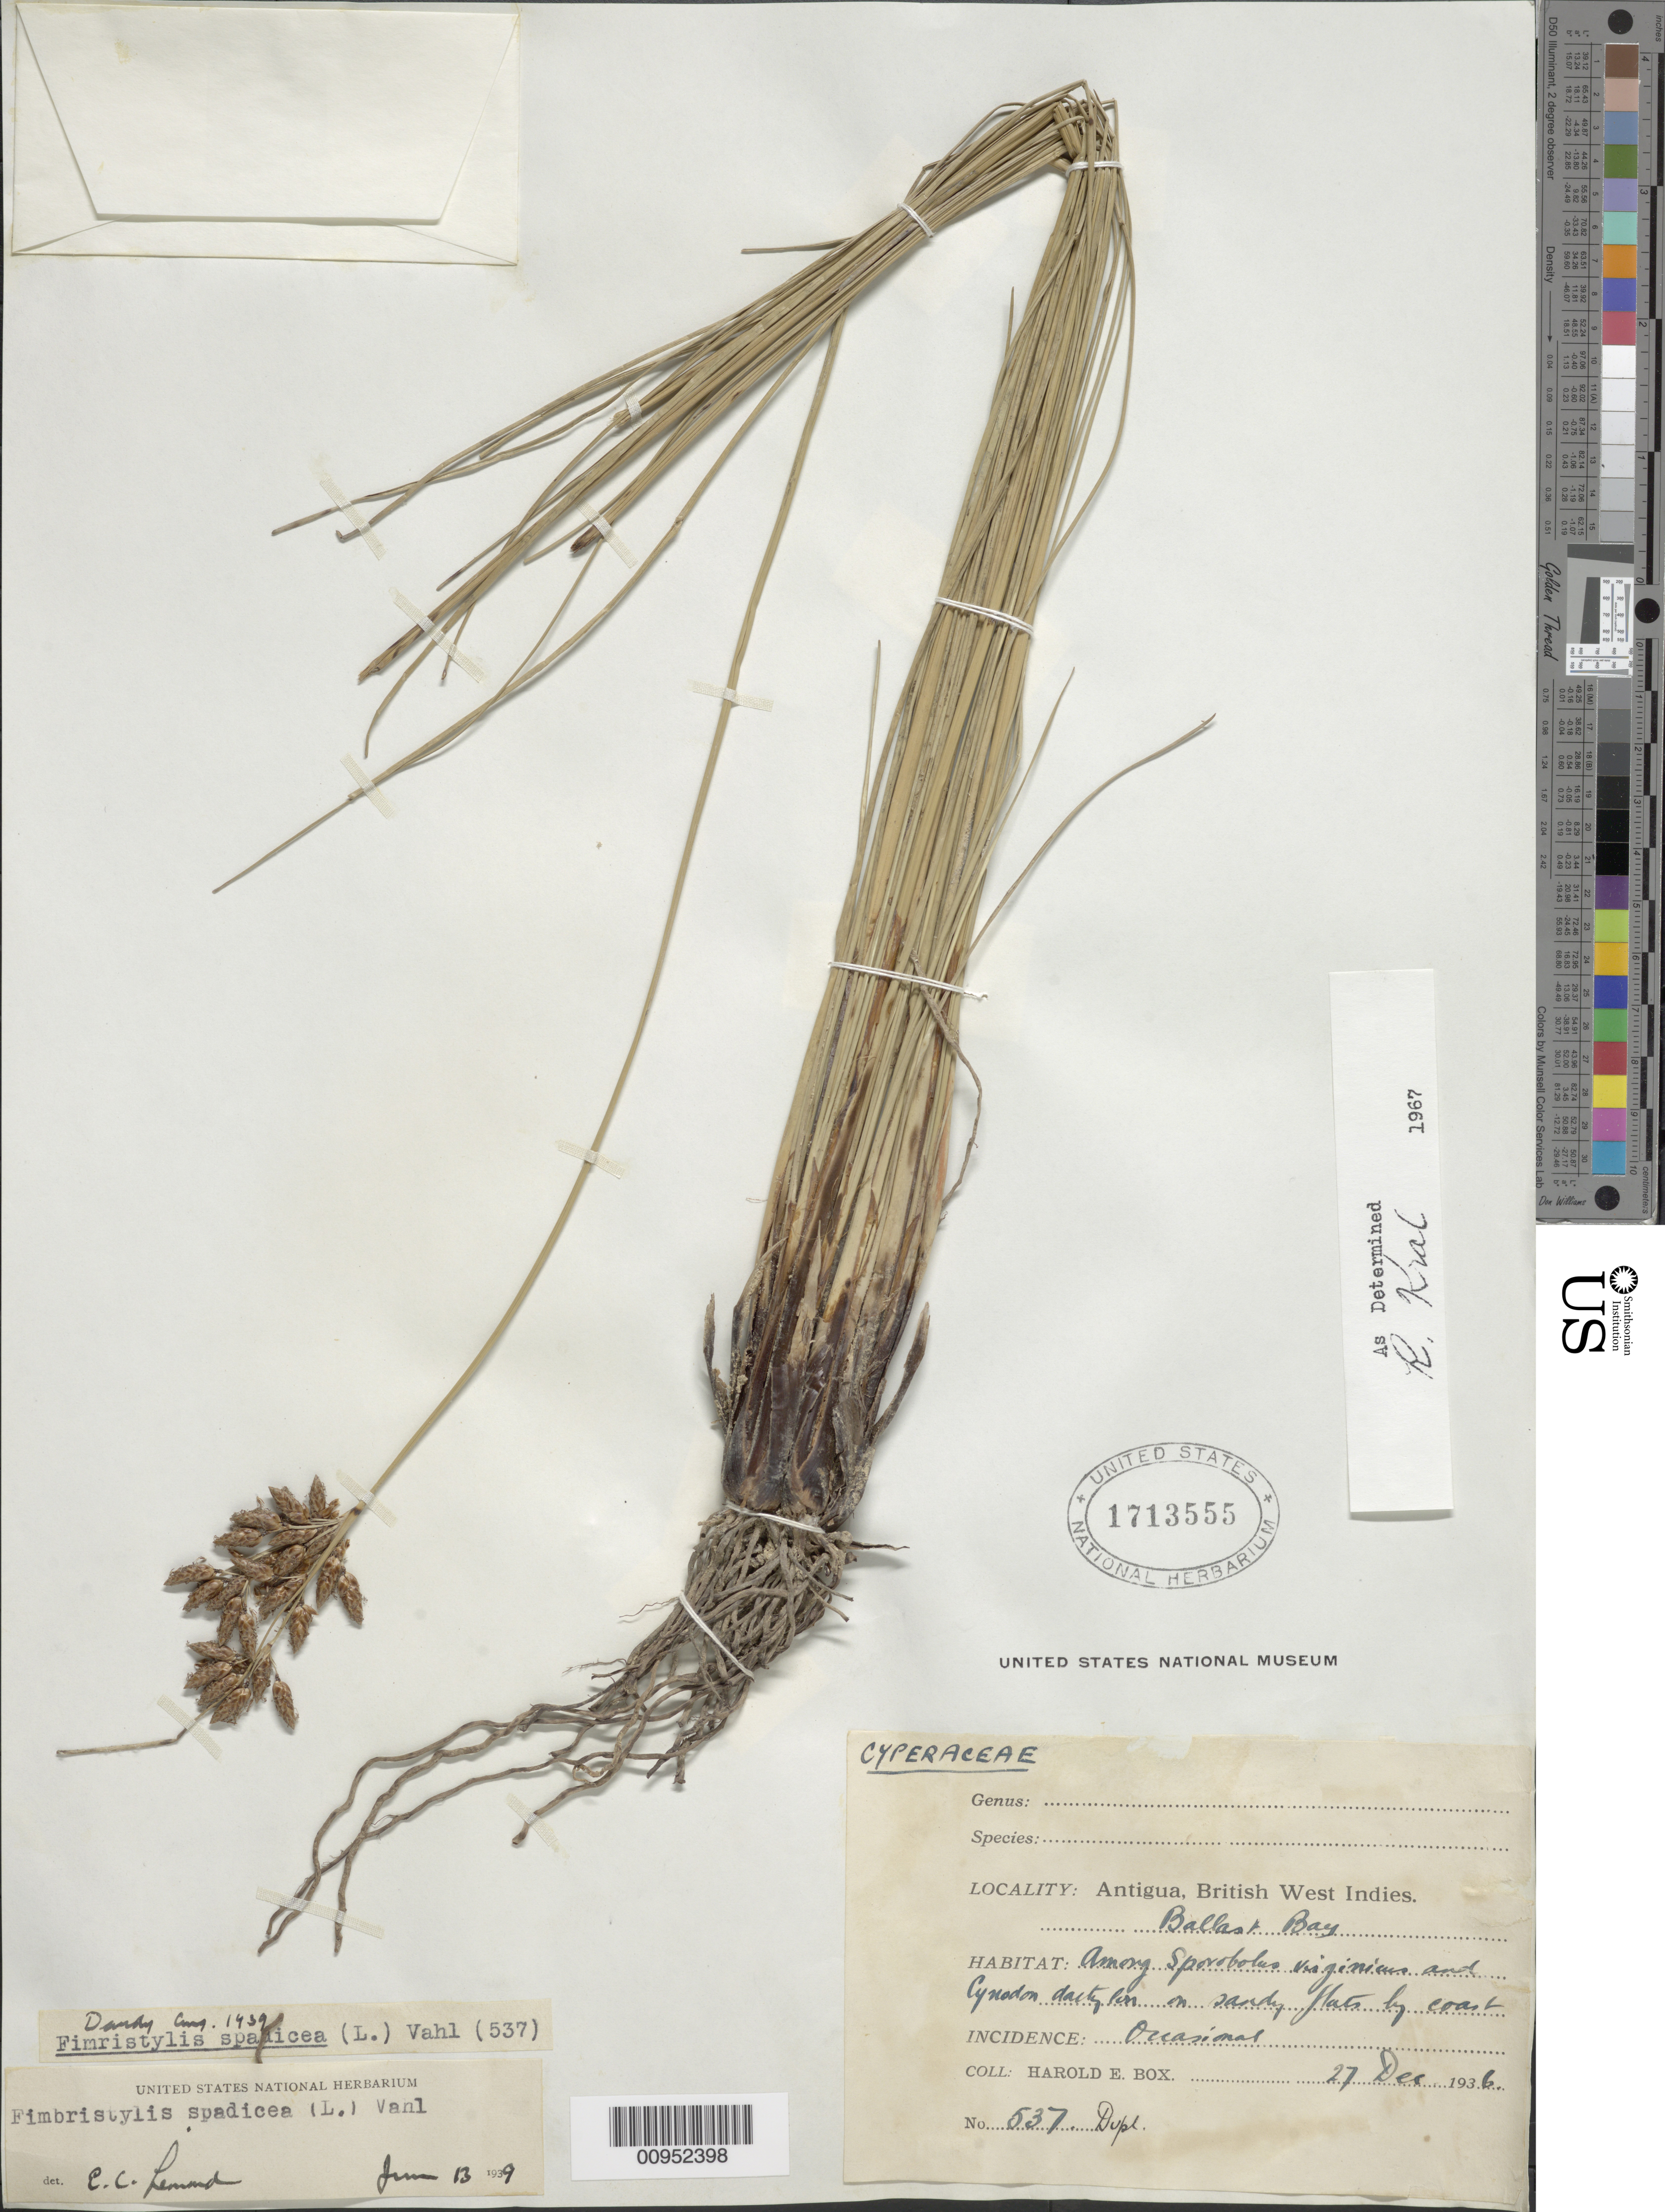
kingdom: Plantae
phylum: Tracheophyta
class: Liliopsida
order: Poales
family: Cyperaceae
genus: Fimbristylis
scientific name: Fimbristylis spadicea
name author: (L.) Vahl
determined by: Kral, Robert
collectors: H. E. Box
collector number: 537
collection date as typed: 27 Dec 1936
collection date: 1936-12-27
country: Antigua and Barbuda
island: Antigua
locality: Ballast Bay, sandy flats by coast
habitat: Among Sporobolus virginians and Cynodon dactylon on sandy flats by coast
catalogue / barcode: US 1713555